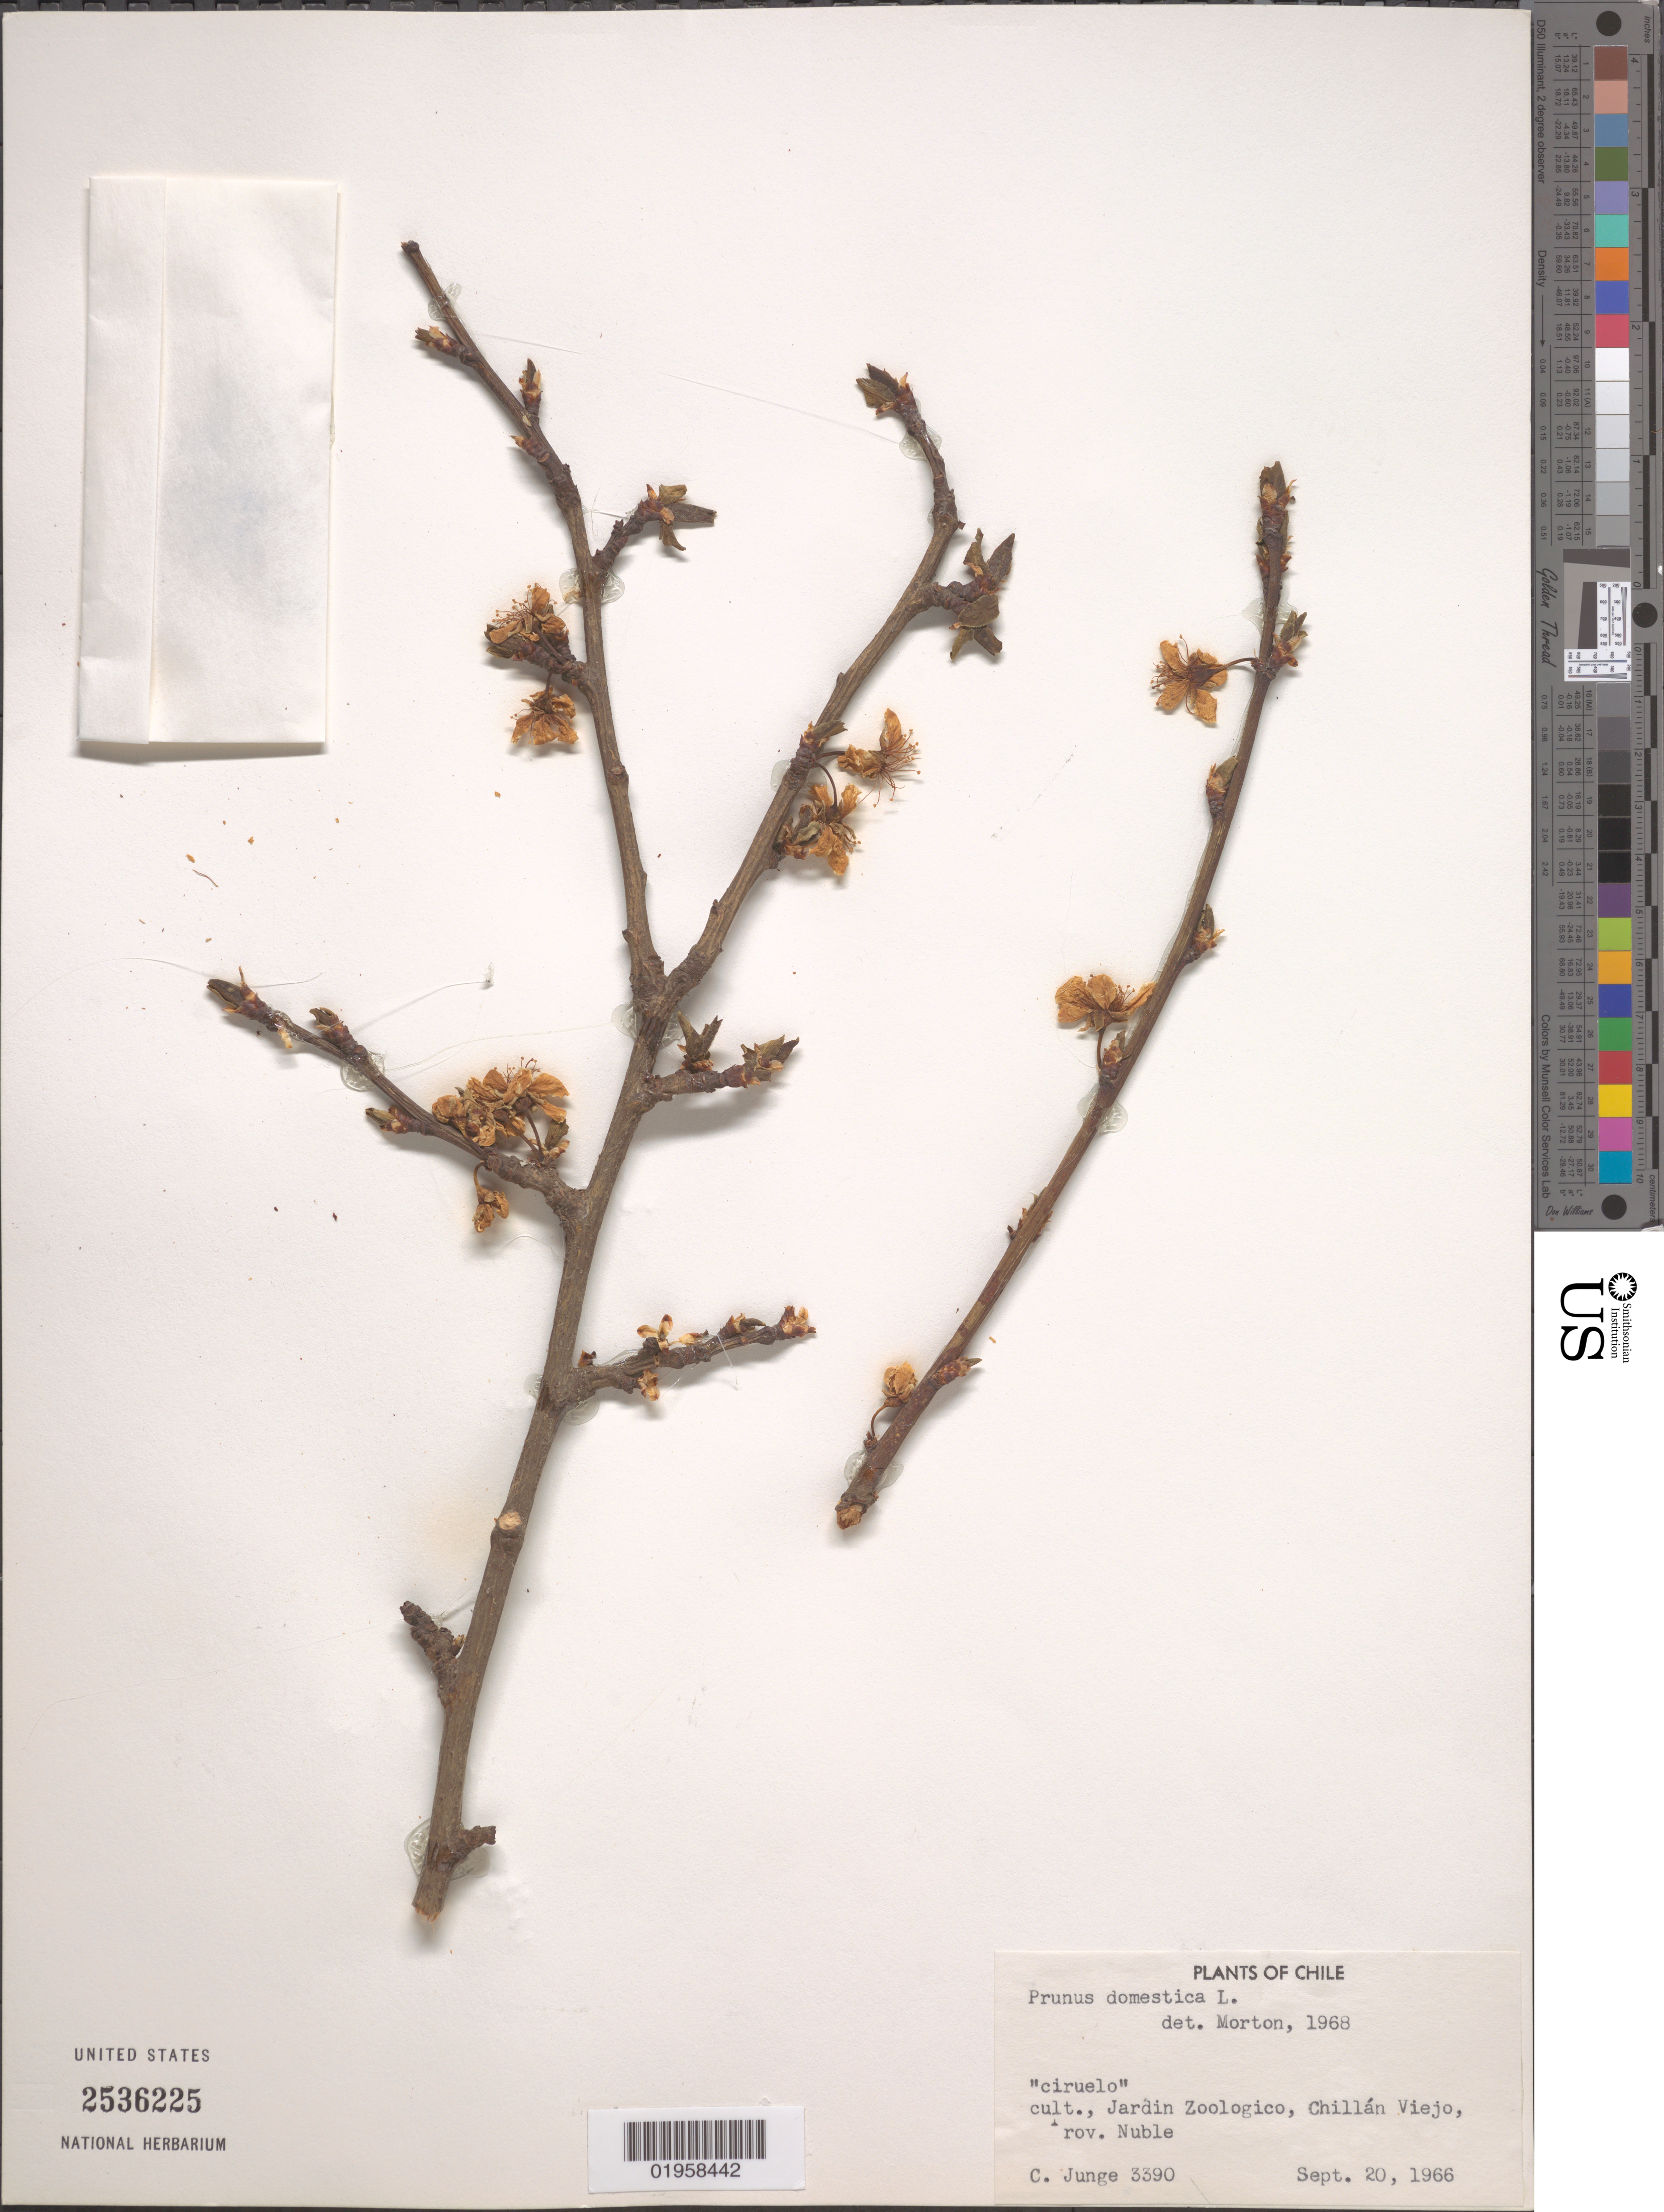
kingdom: Plantae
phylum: Tracheophyta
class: Magnoliopsida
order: Rosales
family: Rosaceae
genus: Prunus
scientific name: Prunus domestica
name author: L.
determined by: Morton, C. V.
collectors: C. Junge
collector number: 3390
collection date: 1966-09-20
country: Chile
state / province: Bio-Bío (VIII)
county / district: Ñuble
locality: Jardin Zoologico, Chillán Viejo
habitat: Garden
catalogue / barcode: US 2536225